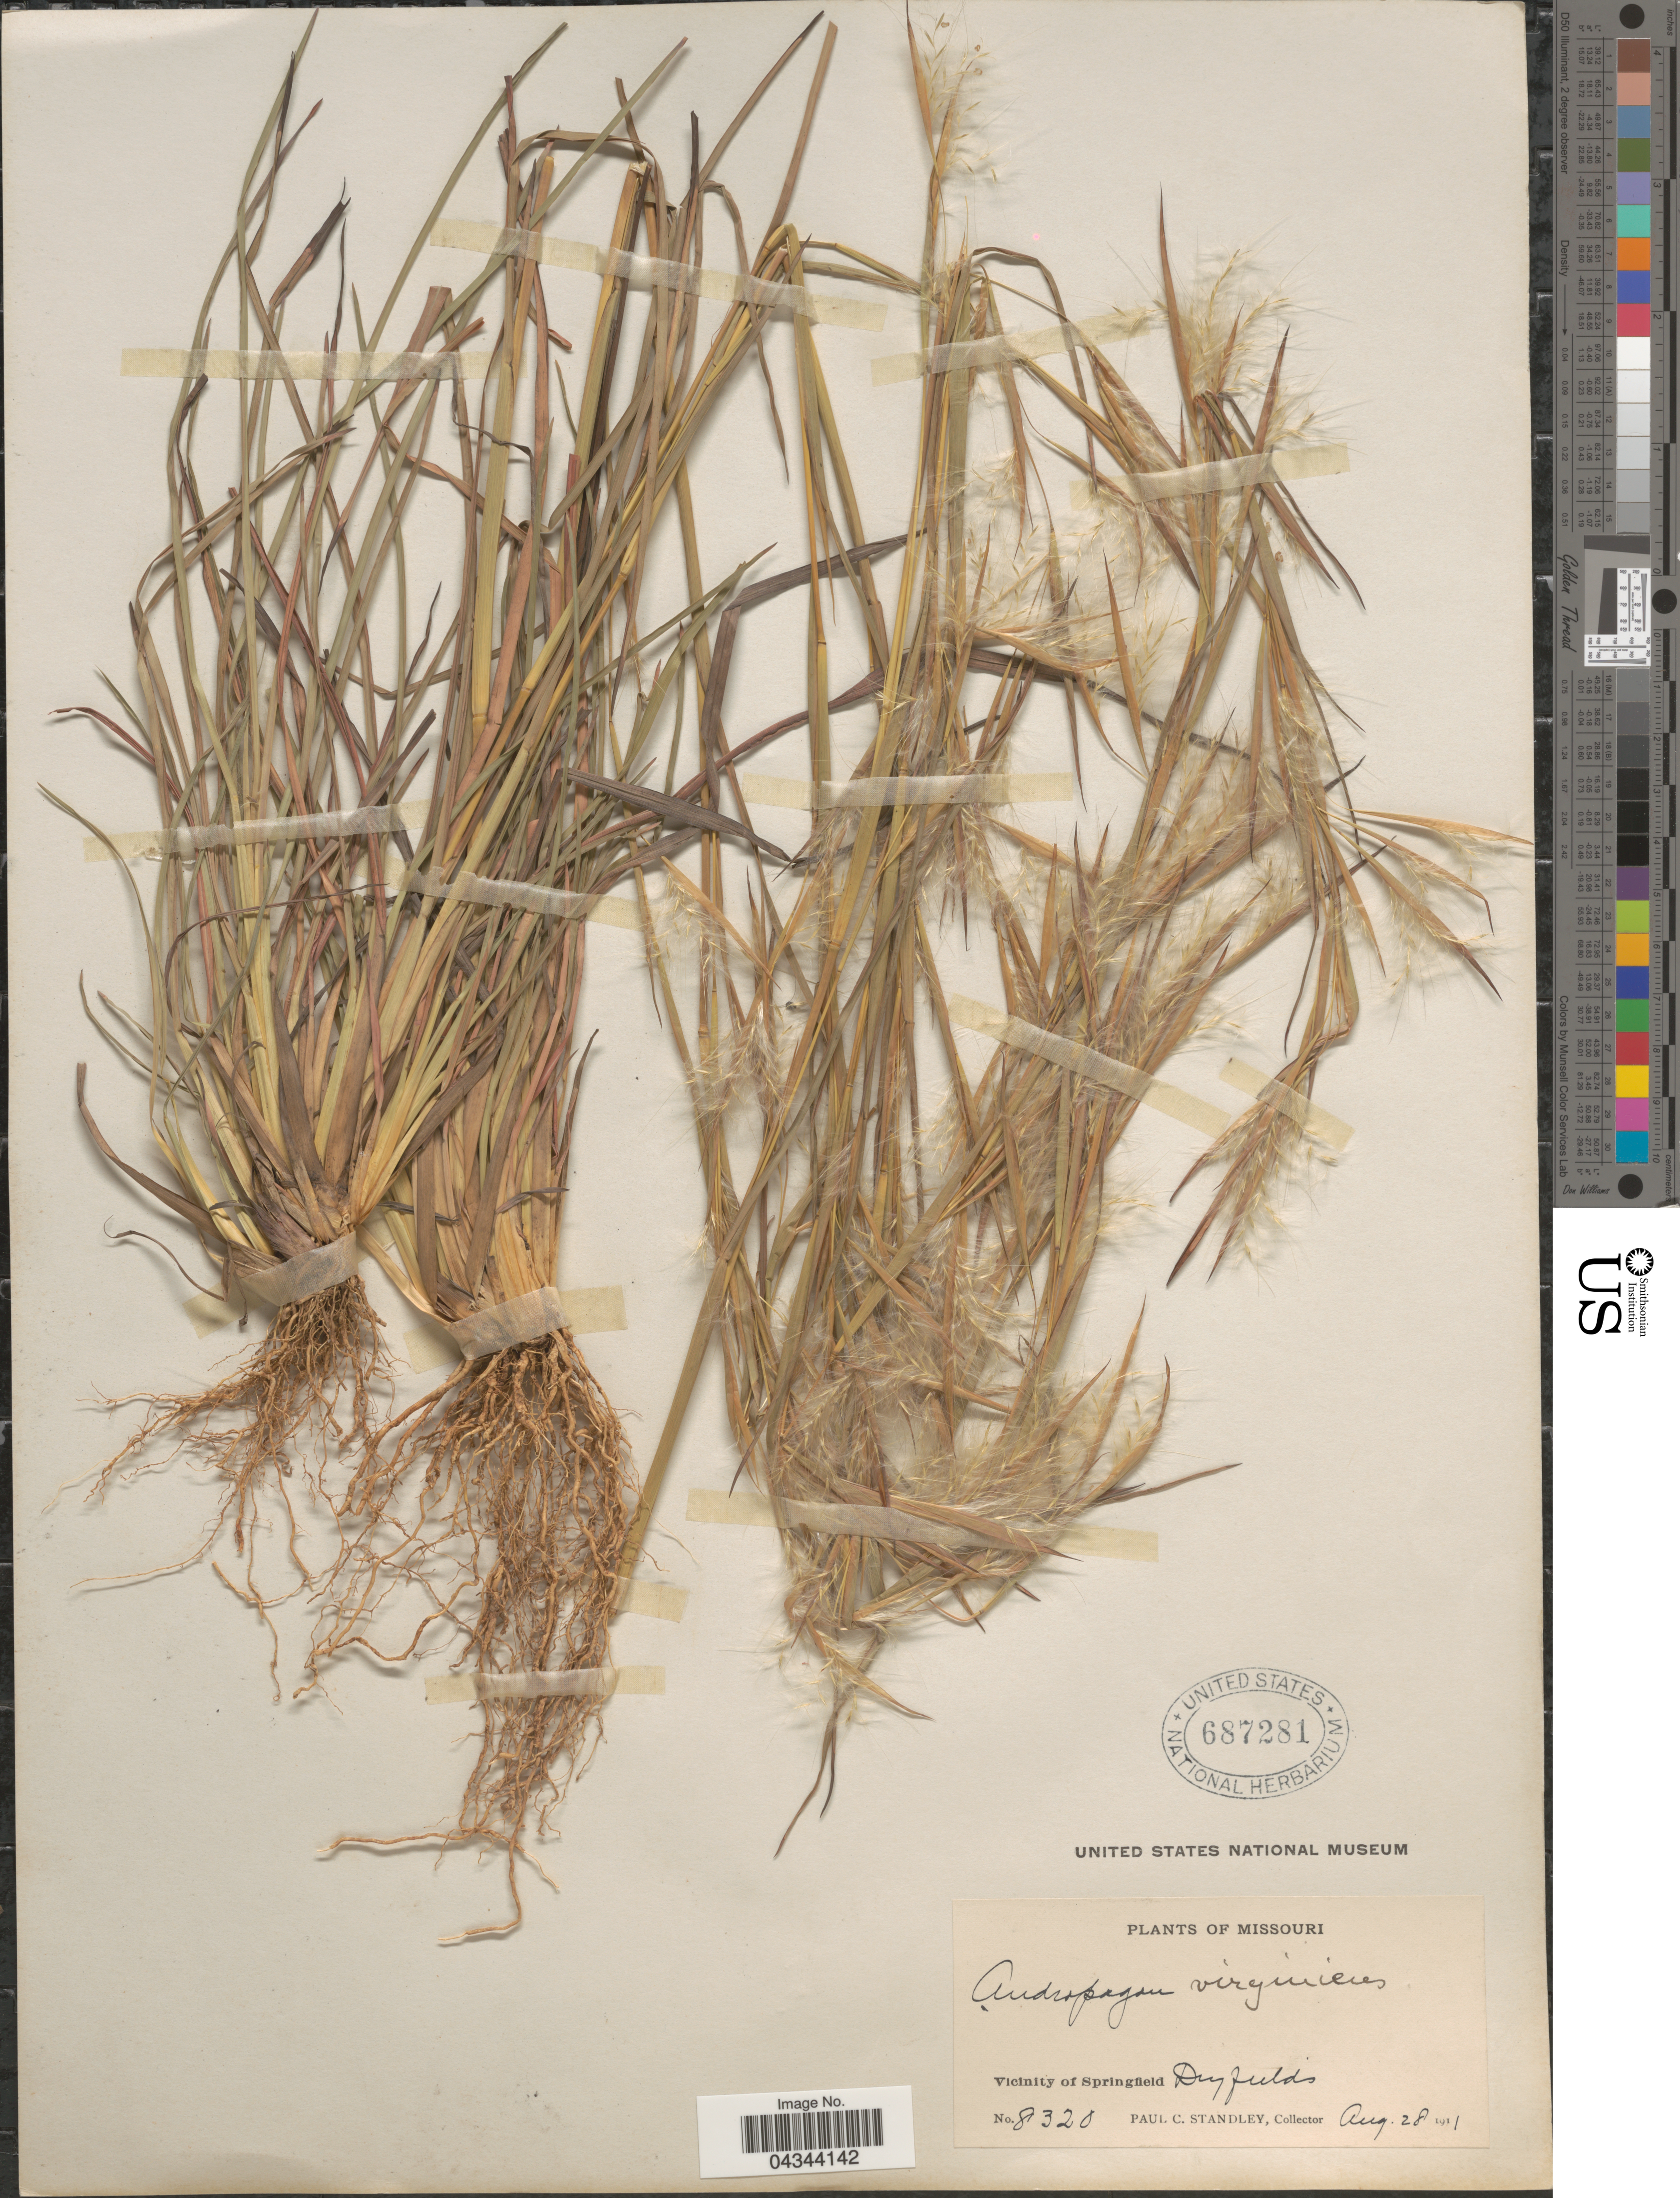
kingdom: Plantae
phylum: Tracheophyta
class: Liliopsida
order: Poales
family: Poaceae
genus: Andropogon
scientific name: Andropogon virginicus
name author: L.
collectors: P. C. Standley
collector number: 8320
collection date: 1911-08-28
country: United States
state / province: Missouri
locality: Vicinity of Springfield.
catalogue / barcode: US 687281